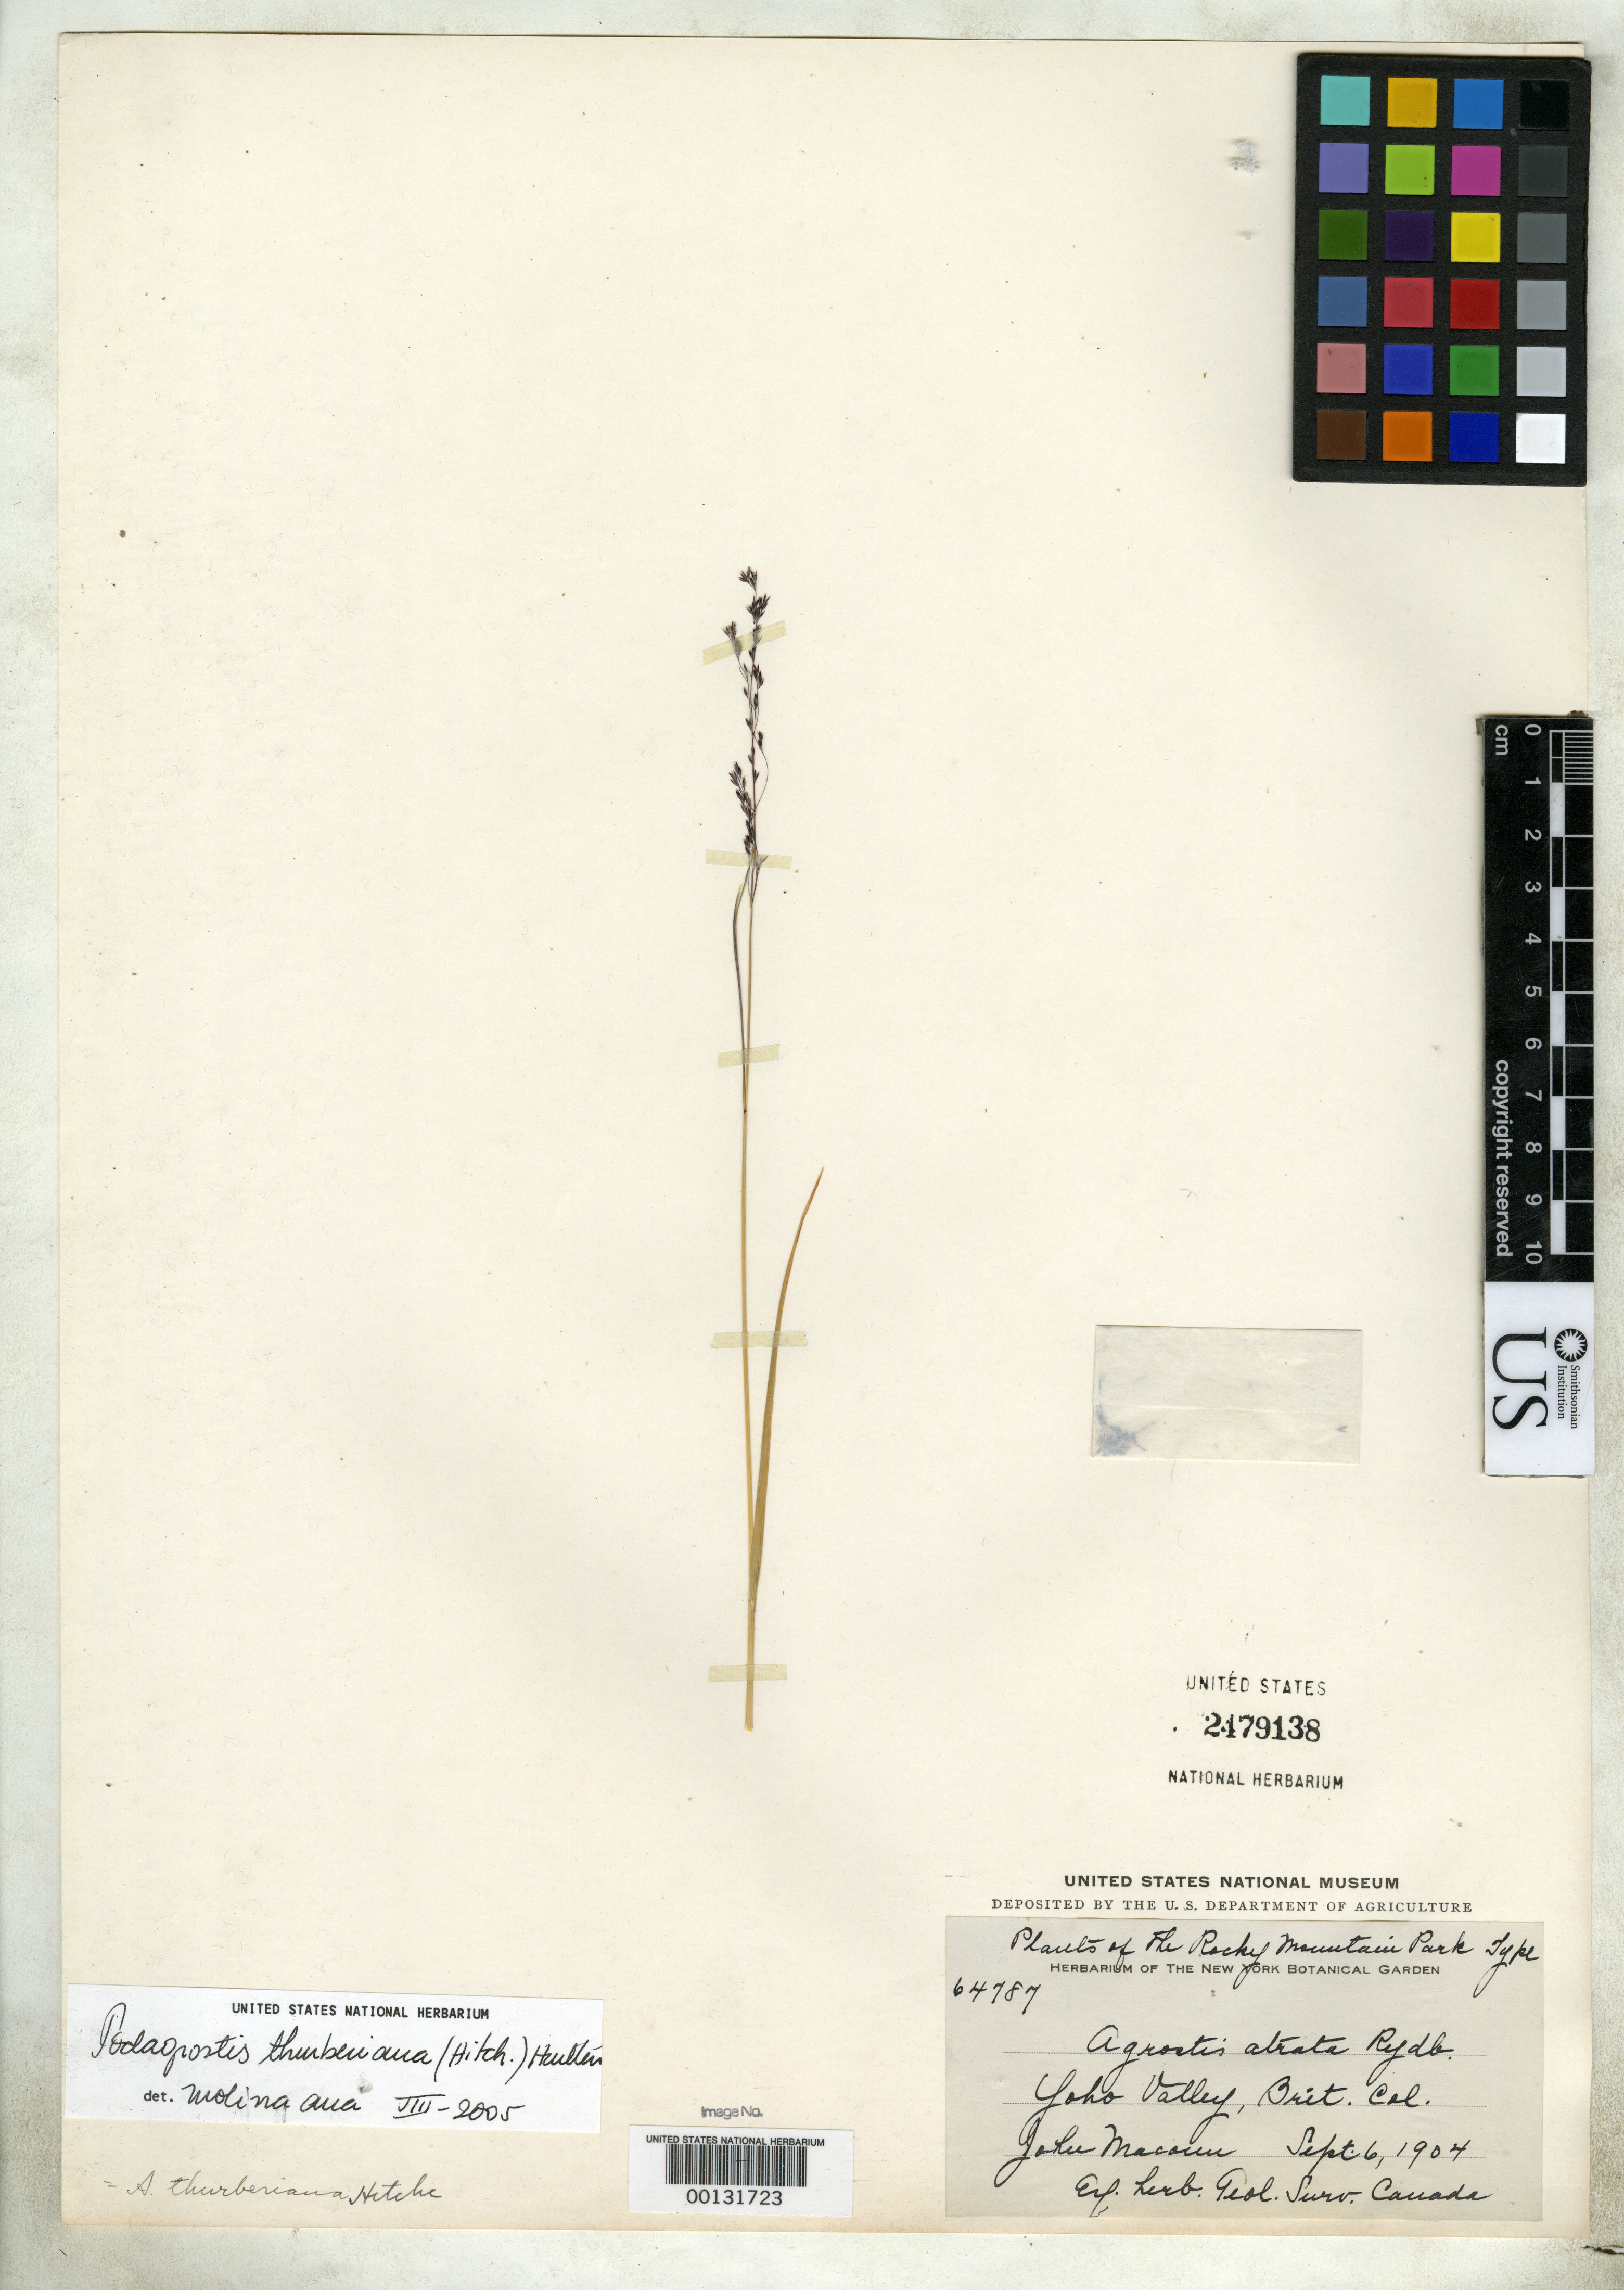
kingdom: Plantae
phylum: Tracheophyta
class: Liliopsida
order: Poales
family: Poaceae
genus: Agrostis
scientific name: Agrostis atrata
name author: Rydb.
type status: Isotype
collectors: J. Macoun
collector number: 64787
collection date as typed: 06 Sep 1904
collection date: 1904-09-06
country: Canada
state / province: British Columbia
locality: Yoho Valley.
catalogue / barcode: US 2479138